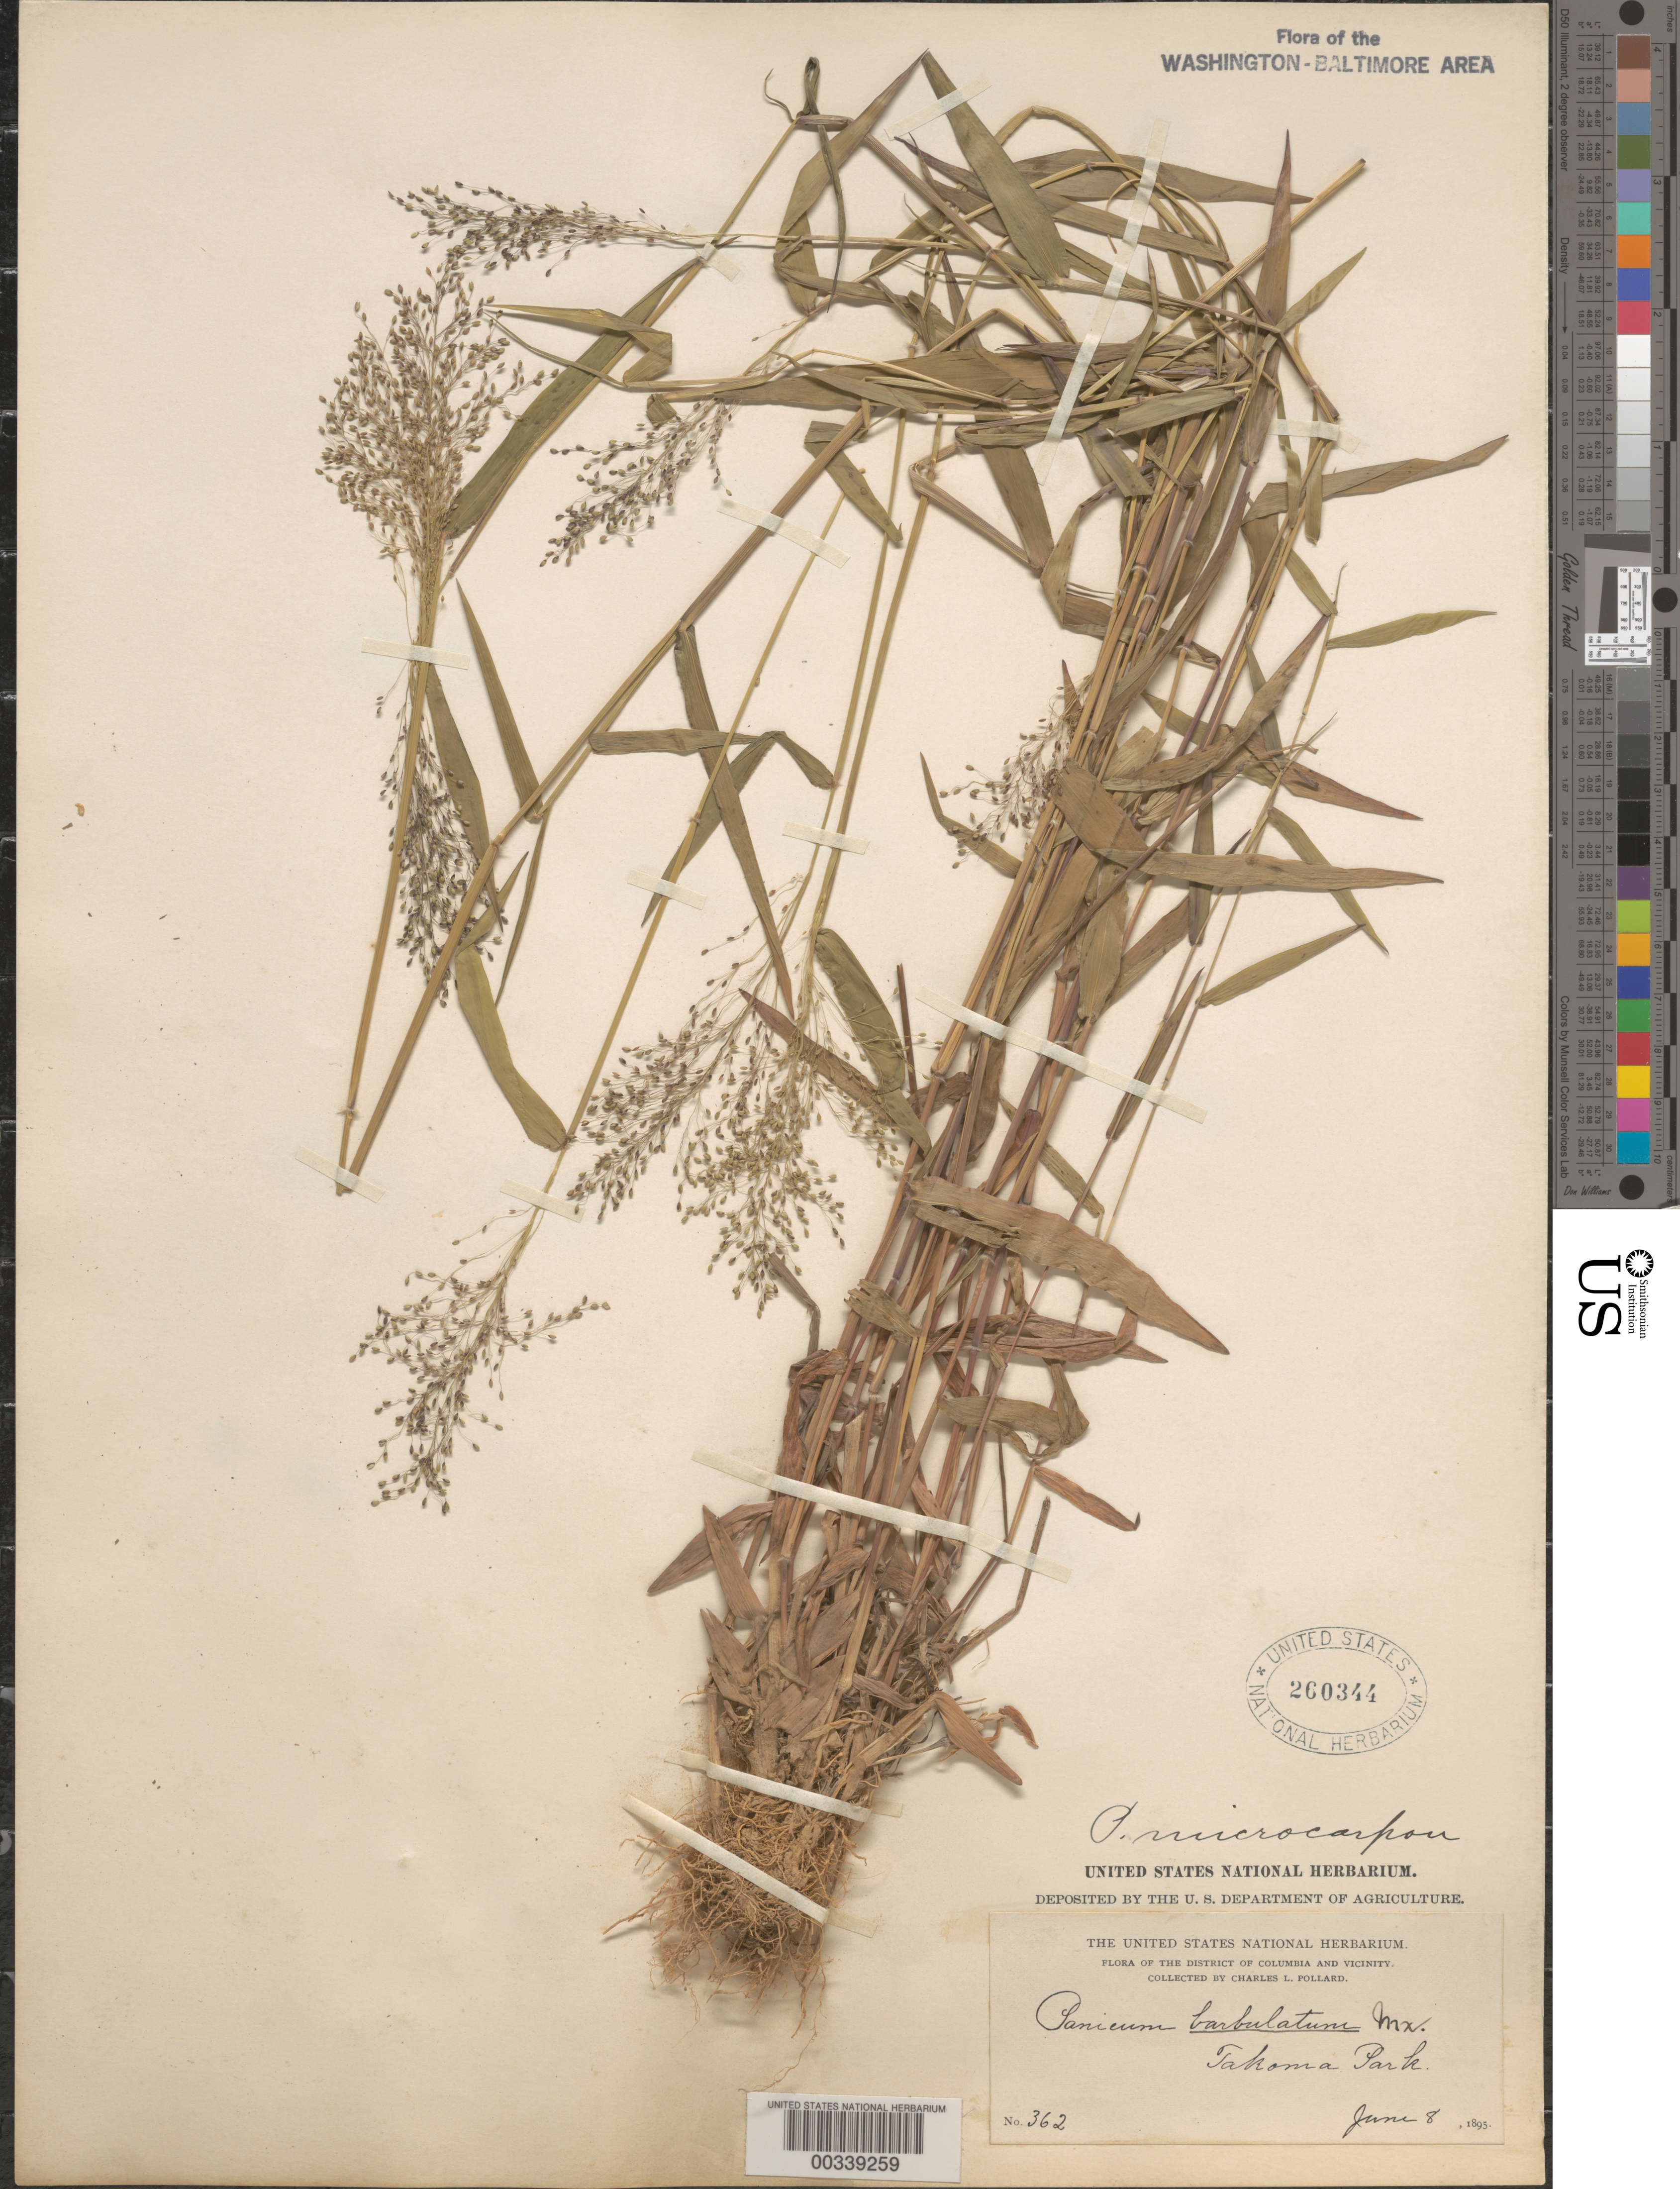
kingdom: Plantae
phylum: Tracheophyta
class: Liliopsida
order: Poales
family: Poaceae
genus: Dichanthelium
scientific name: Dichanthelium dichotomum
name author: (L.) Gould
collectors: C. L. Pollard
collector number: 362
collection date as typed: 08 Jun 1895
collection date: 1895-06-08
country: United States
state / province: District of Columbia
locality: Takoma Park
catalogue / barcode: US 260344